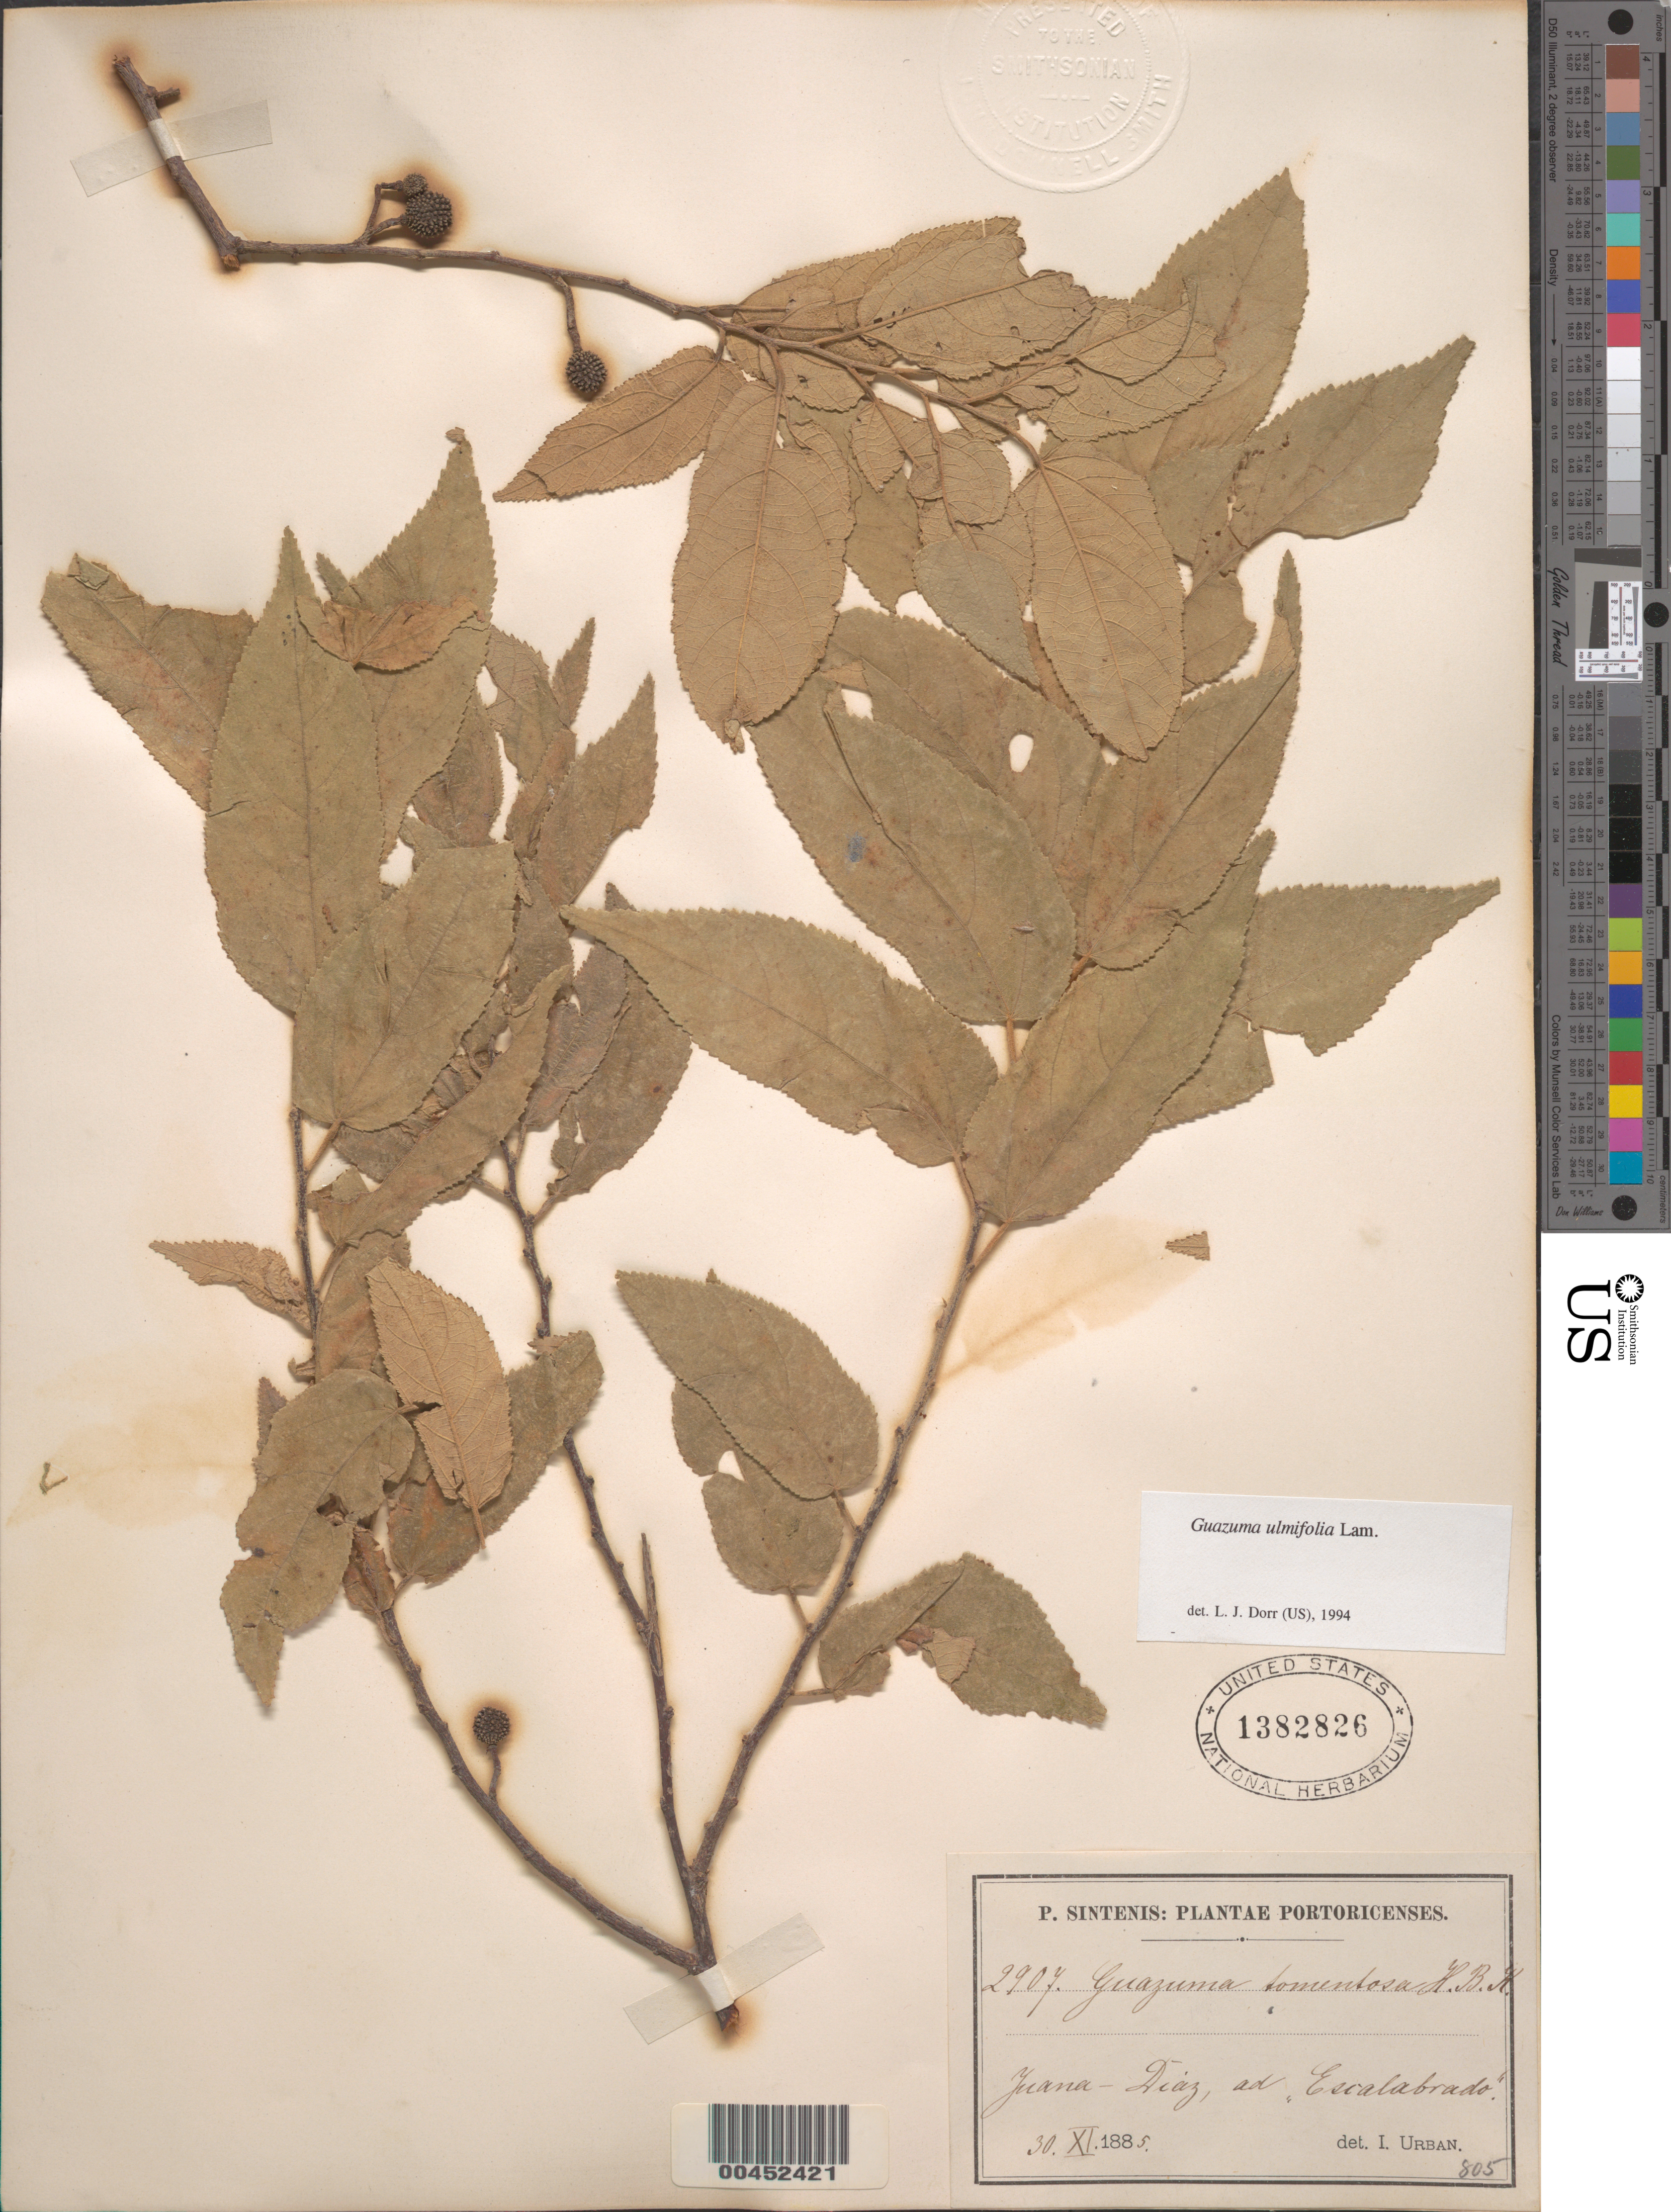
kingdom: Plantae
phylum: Tracheophyta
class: Magnoliopsida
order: Malvales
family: Malvaceae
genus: Guazuma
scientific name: Guazuma ulmifolia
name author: Lam.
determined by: Dorr, L. J., (BOT), Smithsonian Institution - National Museum of Natural History (UNITED STATES)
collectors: P. Sintenis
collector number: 2907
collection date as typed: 30 Nov 1885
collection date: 1885-11-30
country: Puerto Rico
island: Greater Antilles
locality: Juana - Diaz, ad "Escalabrado"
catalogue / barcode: US 1382826